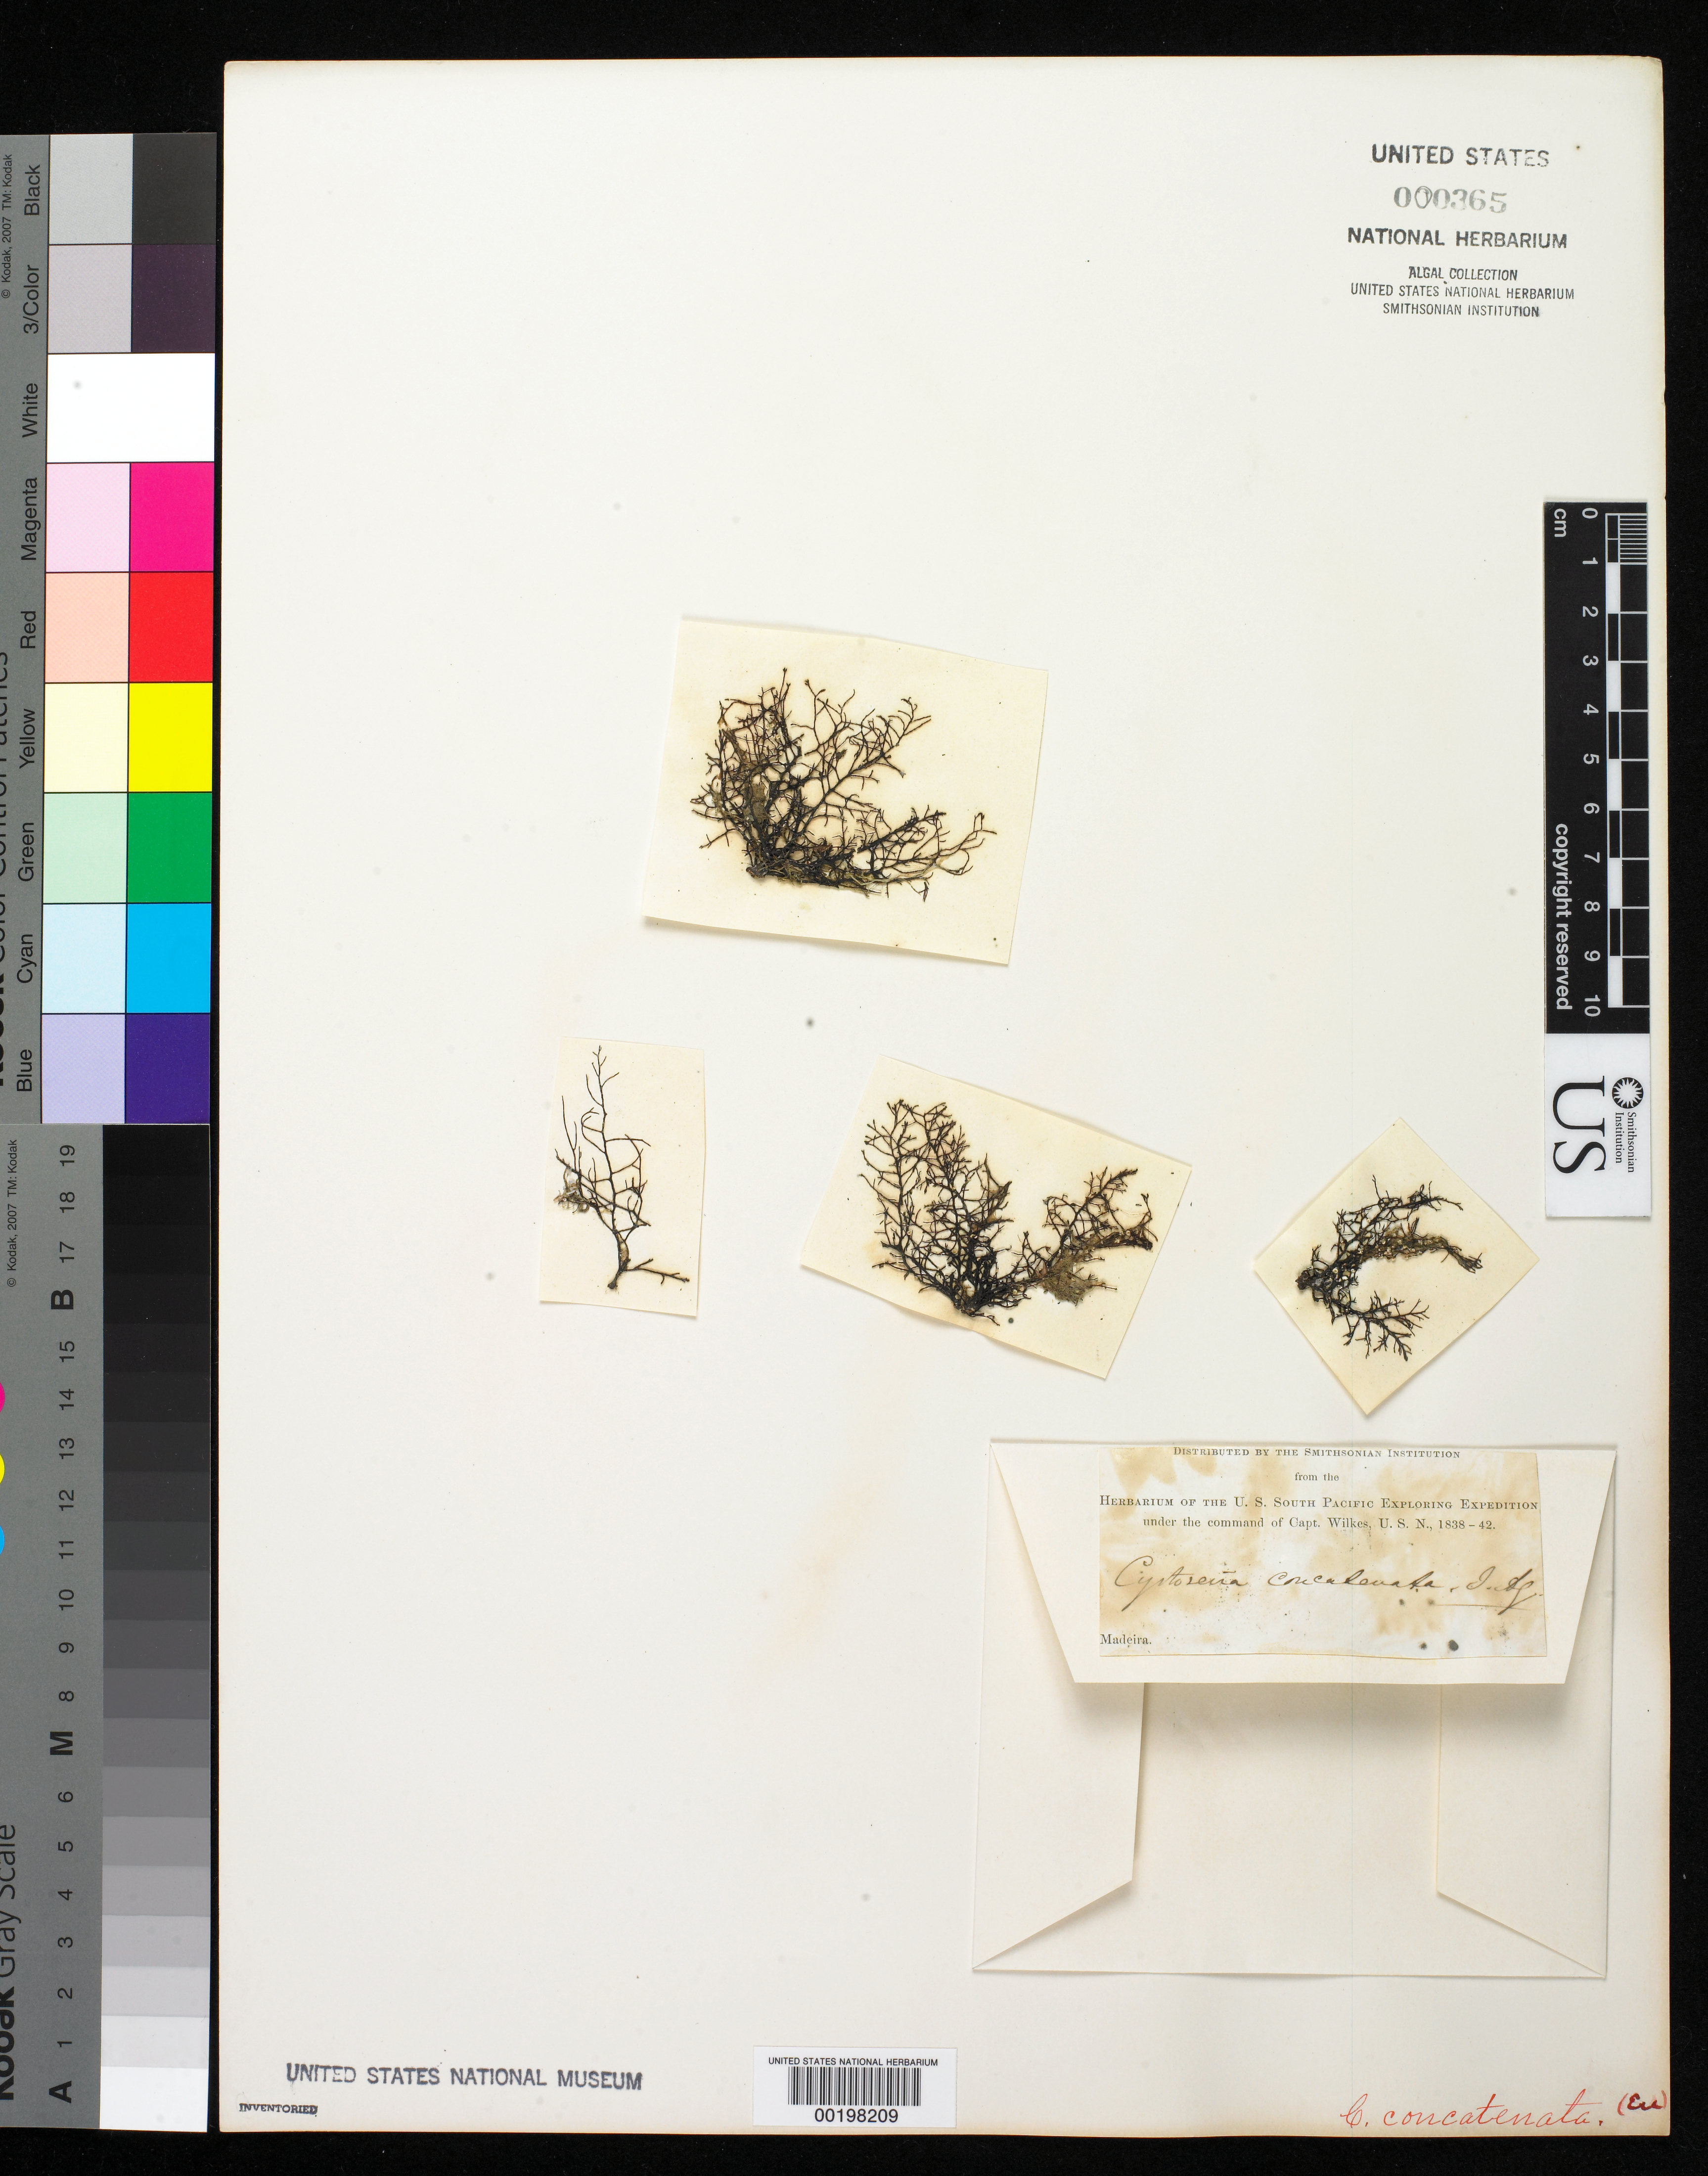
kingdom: Chromista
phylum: Ochrophyta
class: Phaeophyceae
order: Fucales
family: Sargassaceae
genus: Cystoseira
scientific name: Cystoseira concatenata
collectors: Wilkes Explor. Exped.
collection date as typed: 1838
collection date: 1838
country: Portugal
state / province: Madeira (Aut. Reg.)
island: Madeira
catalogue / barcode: US 365